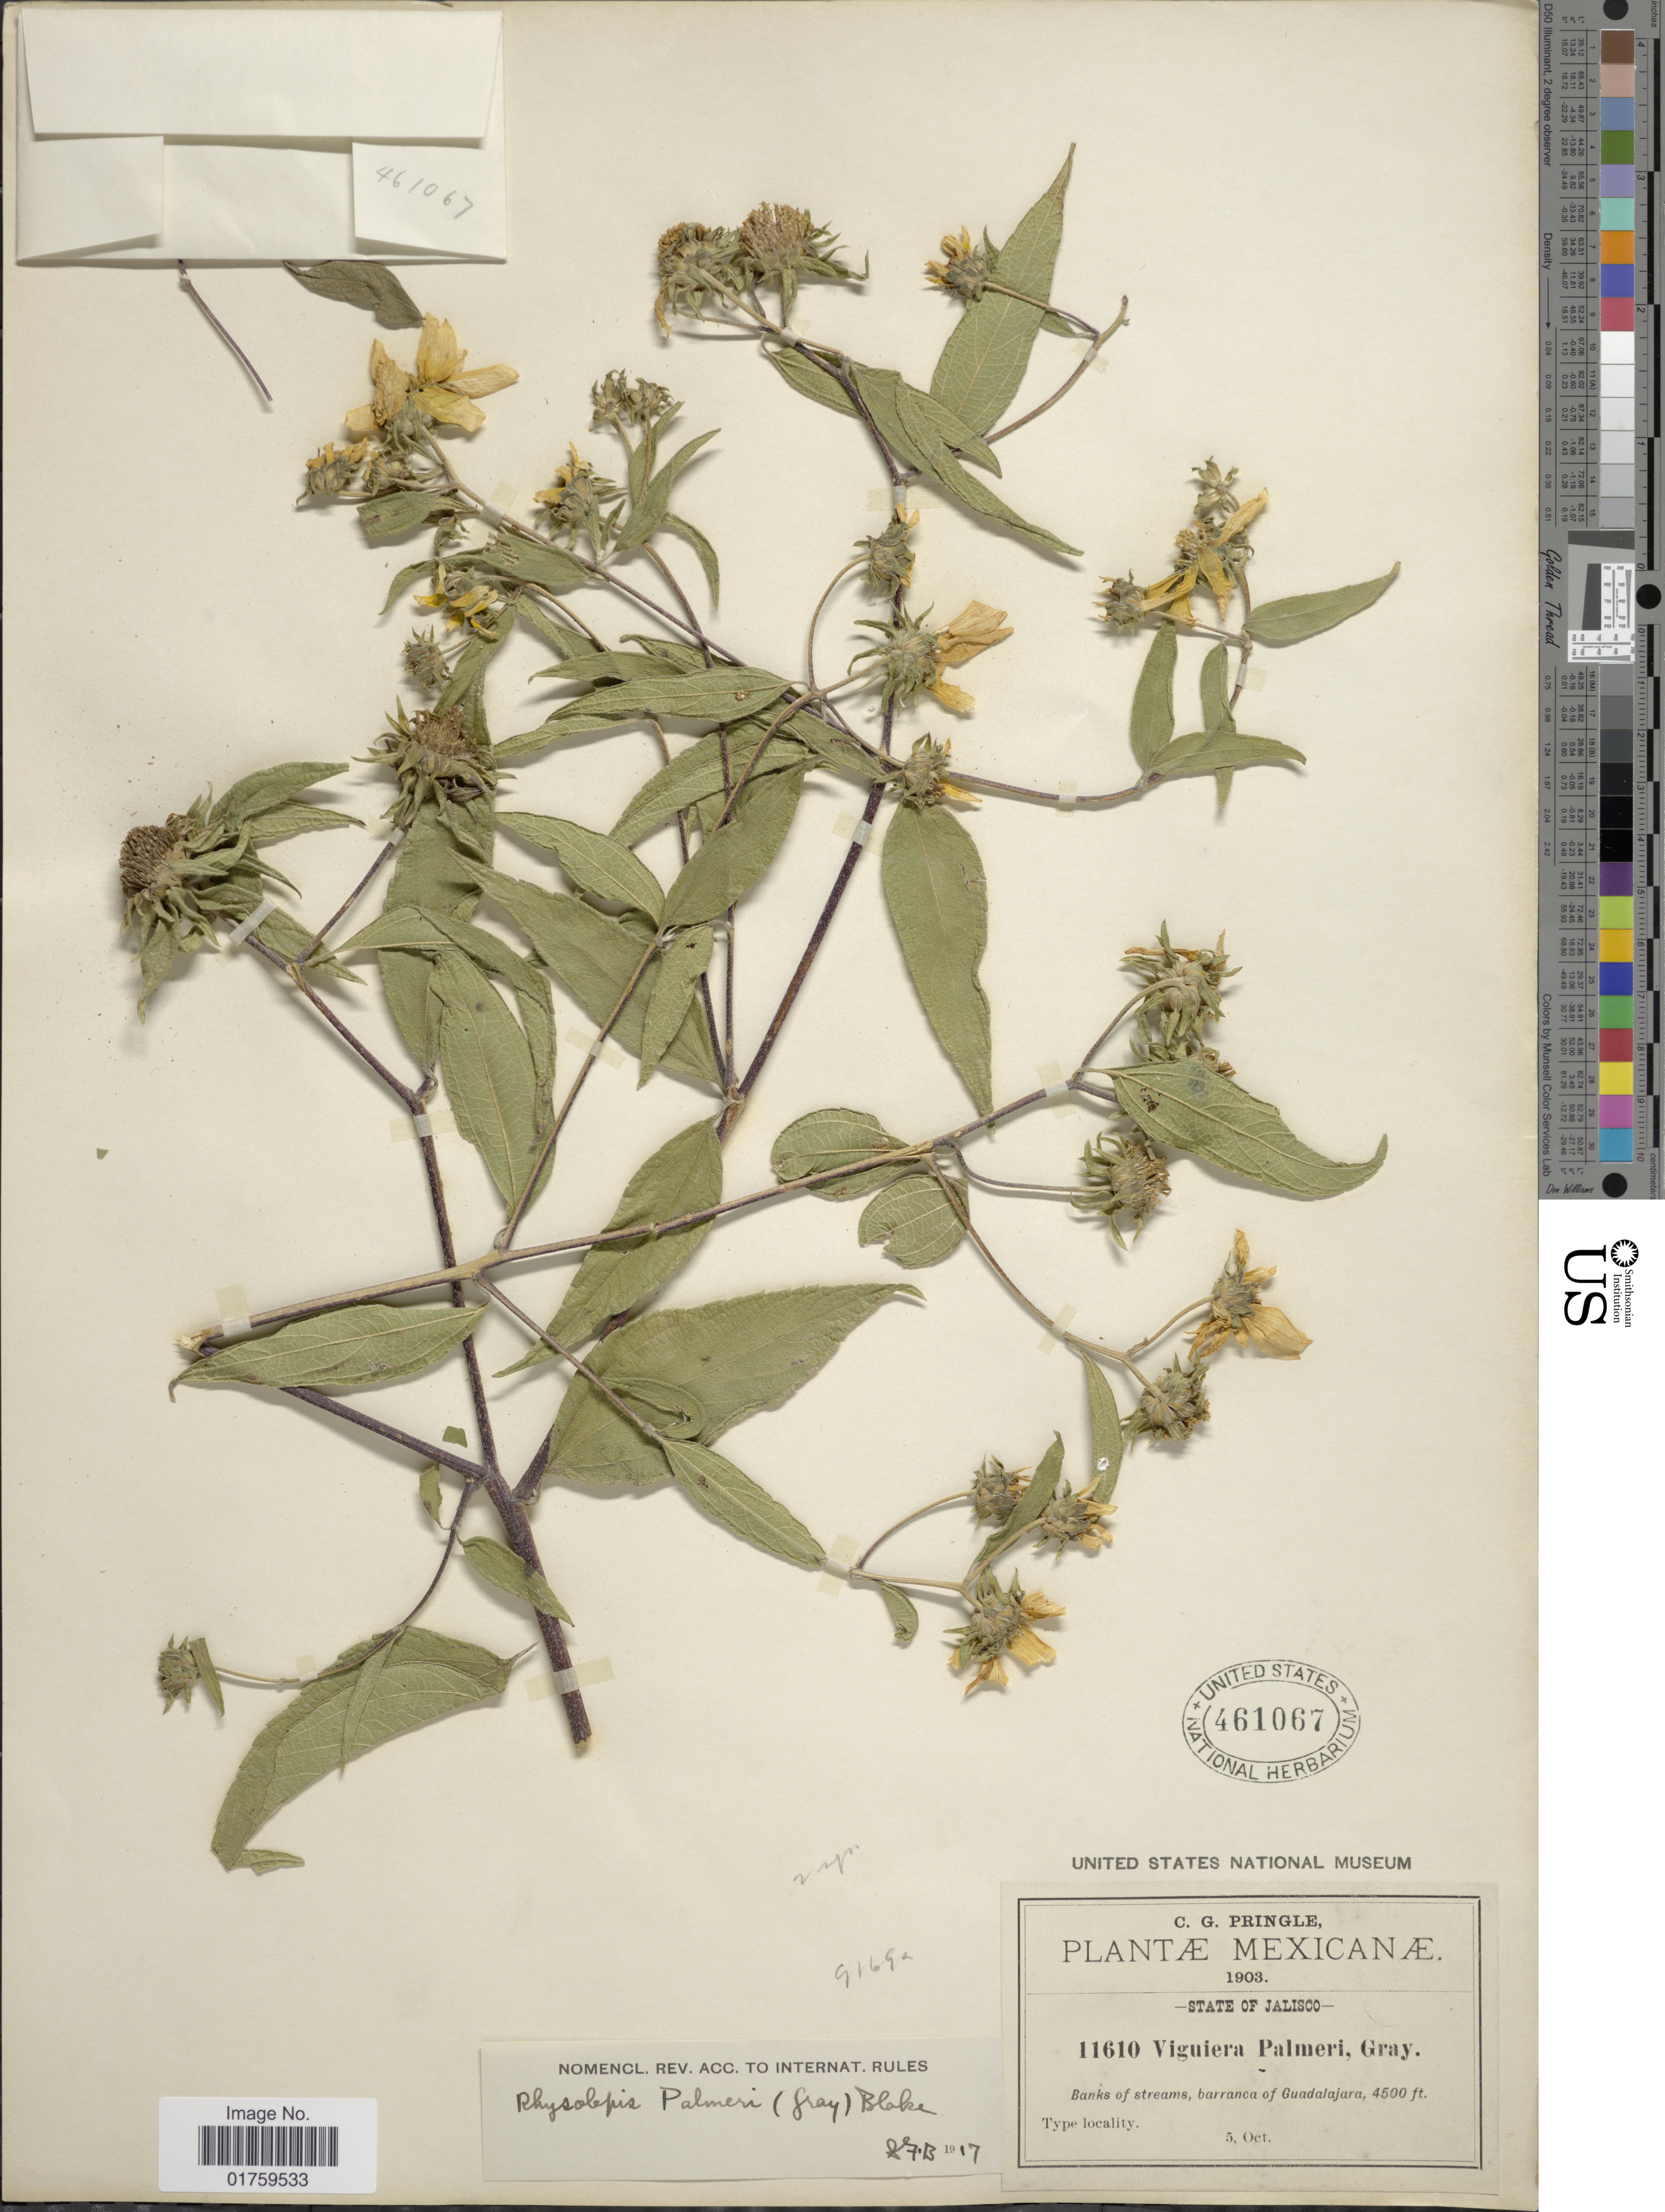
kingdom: Plantae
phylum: Tracheophyta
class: Magnoliopsida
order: Asterales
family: Asteraceae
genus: Rhysolepis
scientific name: Rhysolepis palmeri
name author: (A. Gray) Blake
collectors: C. G. Pringle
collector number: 11610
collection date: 1903-10-05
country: Mexico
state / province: Jalisco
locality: State of Jalisco. Banks of streams, barranca of Guadalajara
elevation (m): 1372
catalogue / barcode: US 461067